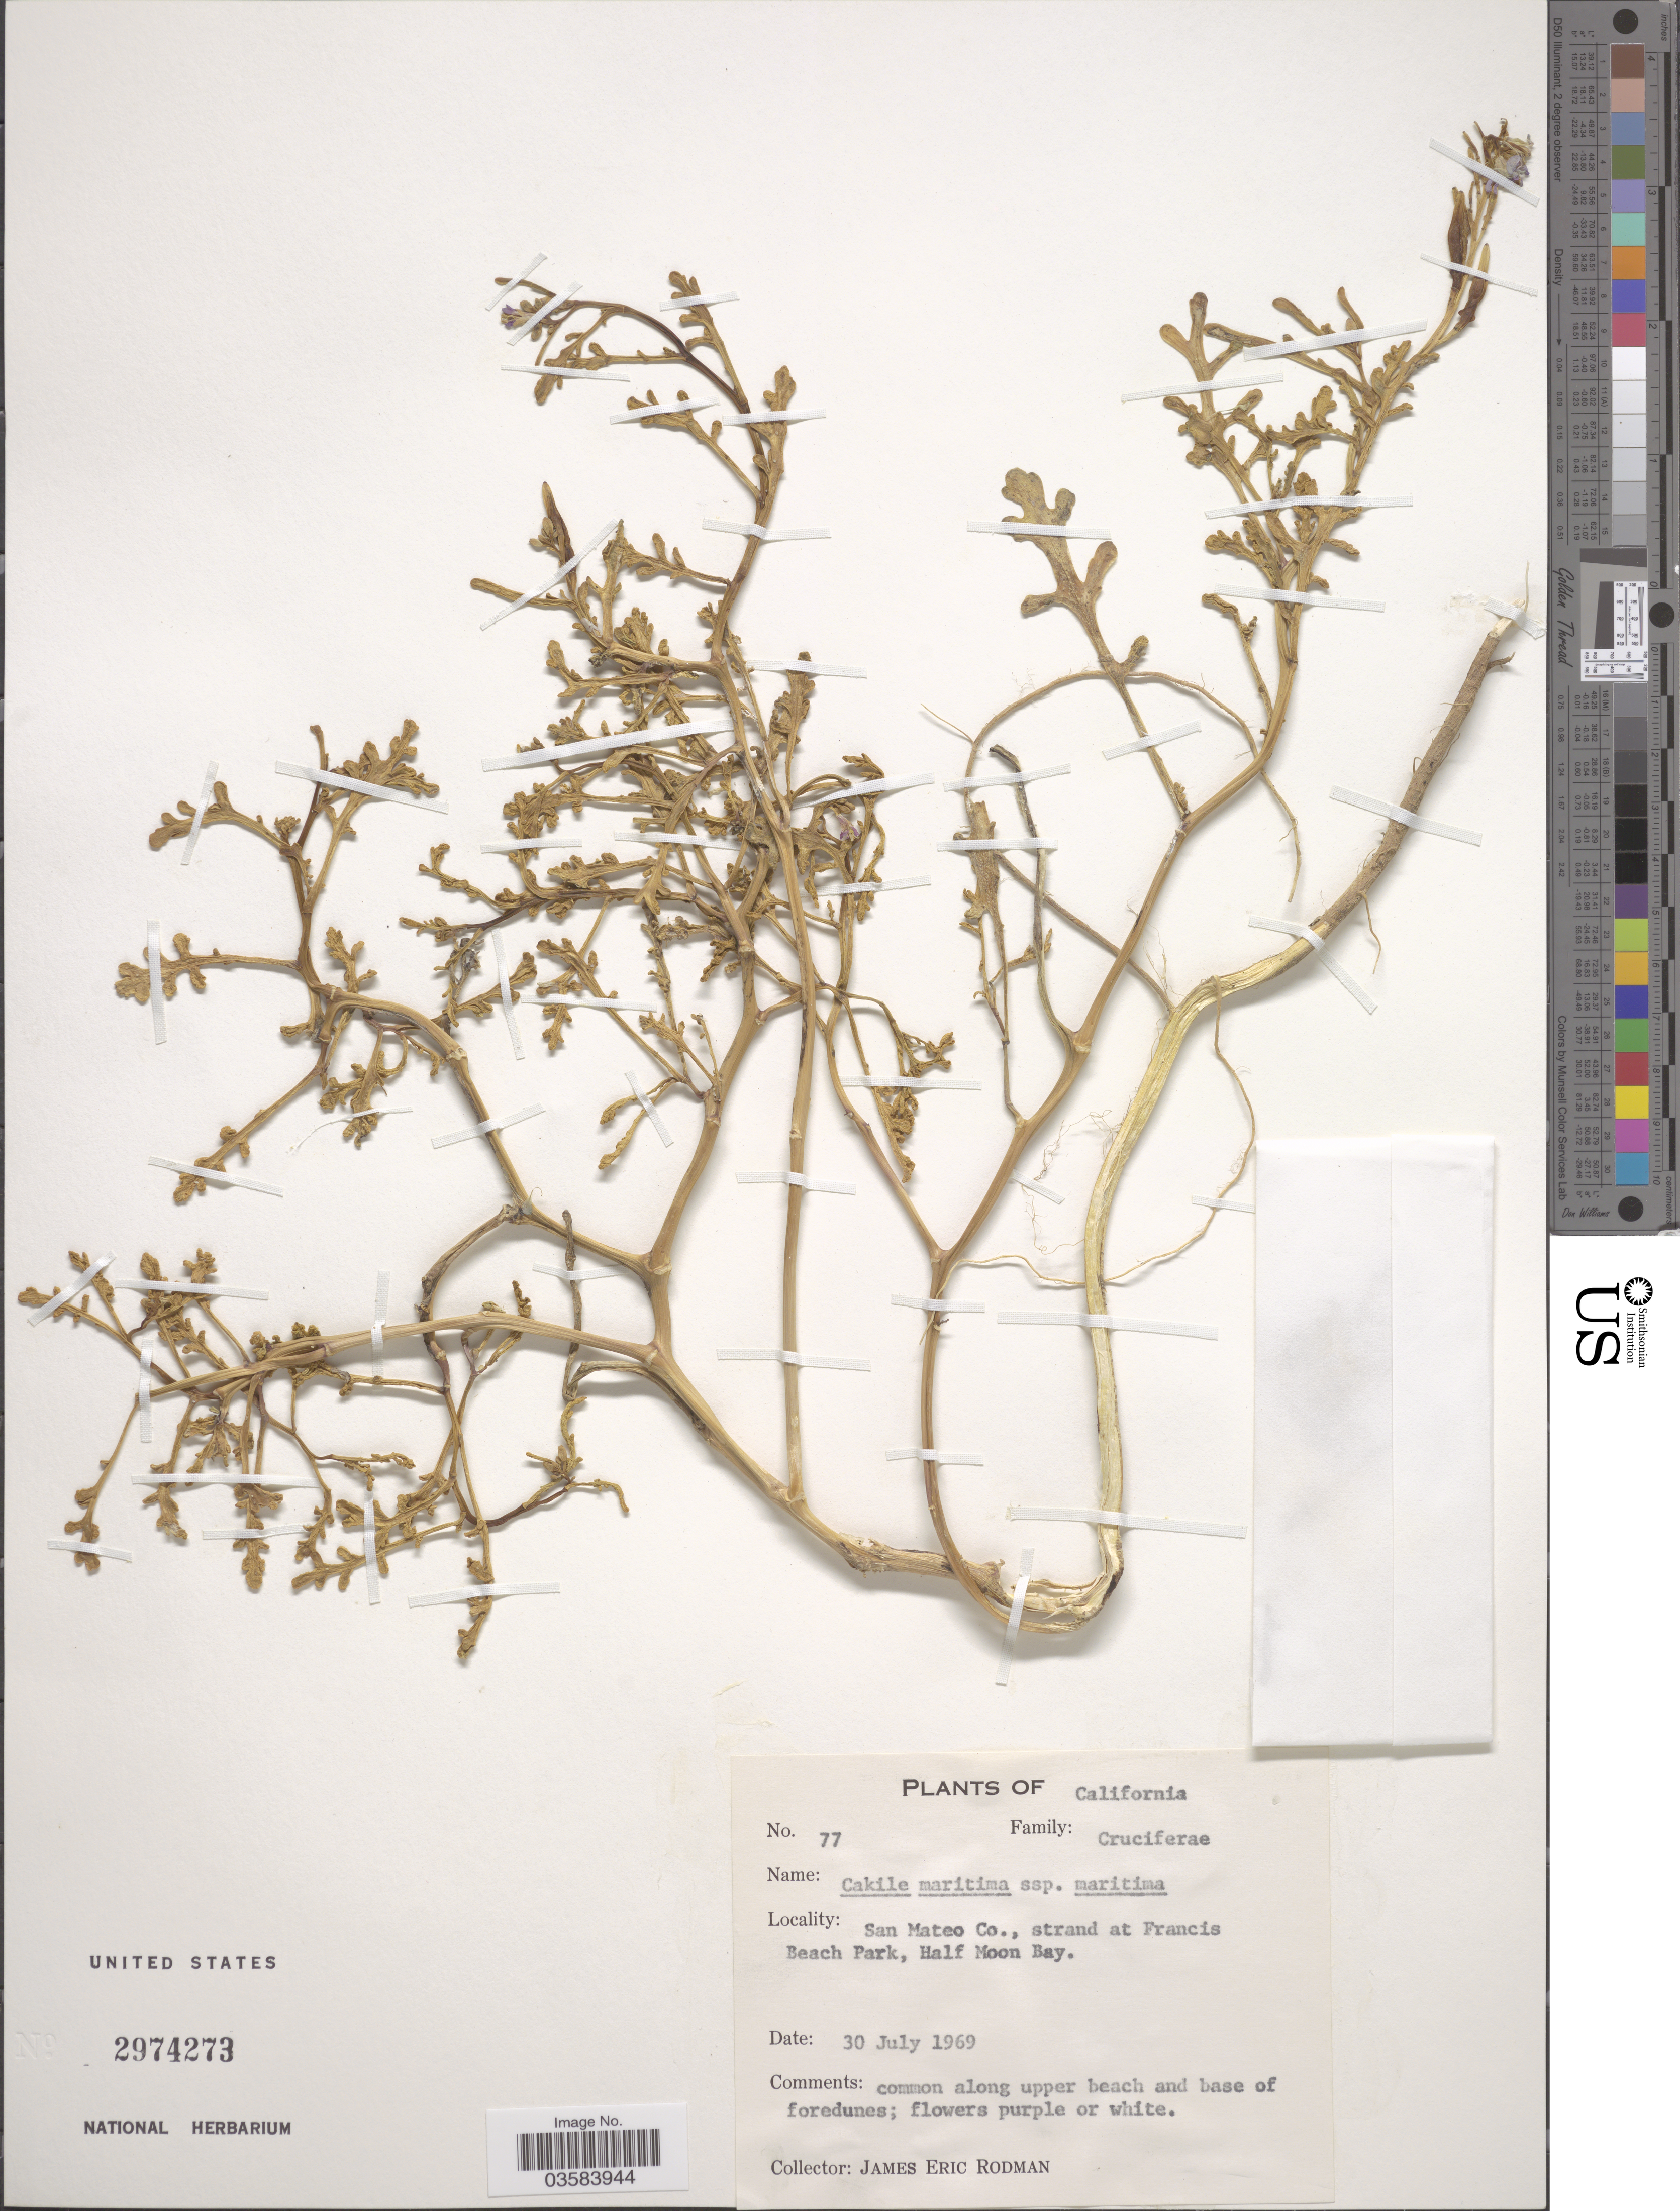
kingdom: Plantae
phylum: Tracheophyta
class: Magnoliopsida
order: Brassicales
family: Brassicaceae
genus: Cakile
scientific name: Cakile maritima subsp. maritima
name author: Scop.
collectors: J. Rodman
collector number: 77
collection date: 1969-07-30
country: United States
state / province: California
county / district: San Mateo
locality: San Mateo Co., strand at Francis Beach Park, Half Moon Bay.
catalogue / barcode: US 2974273